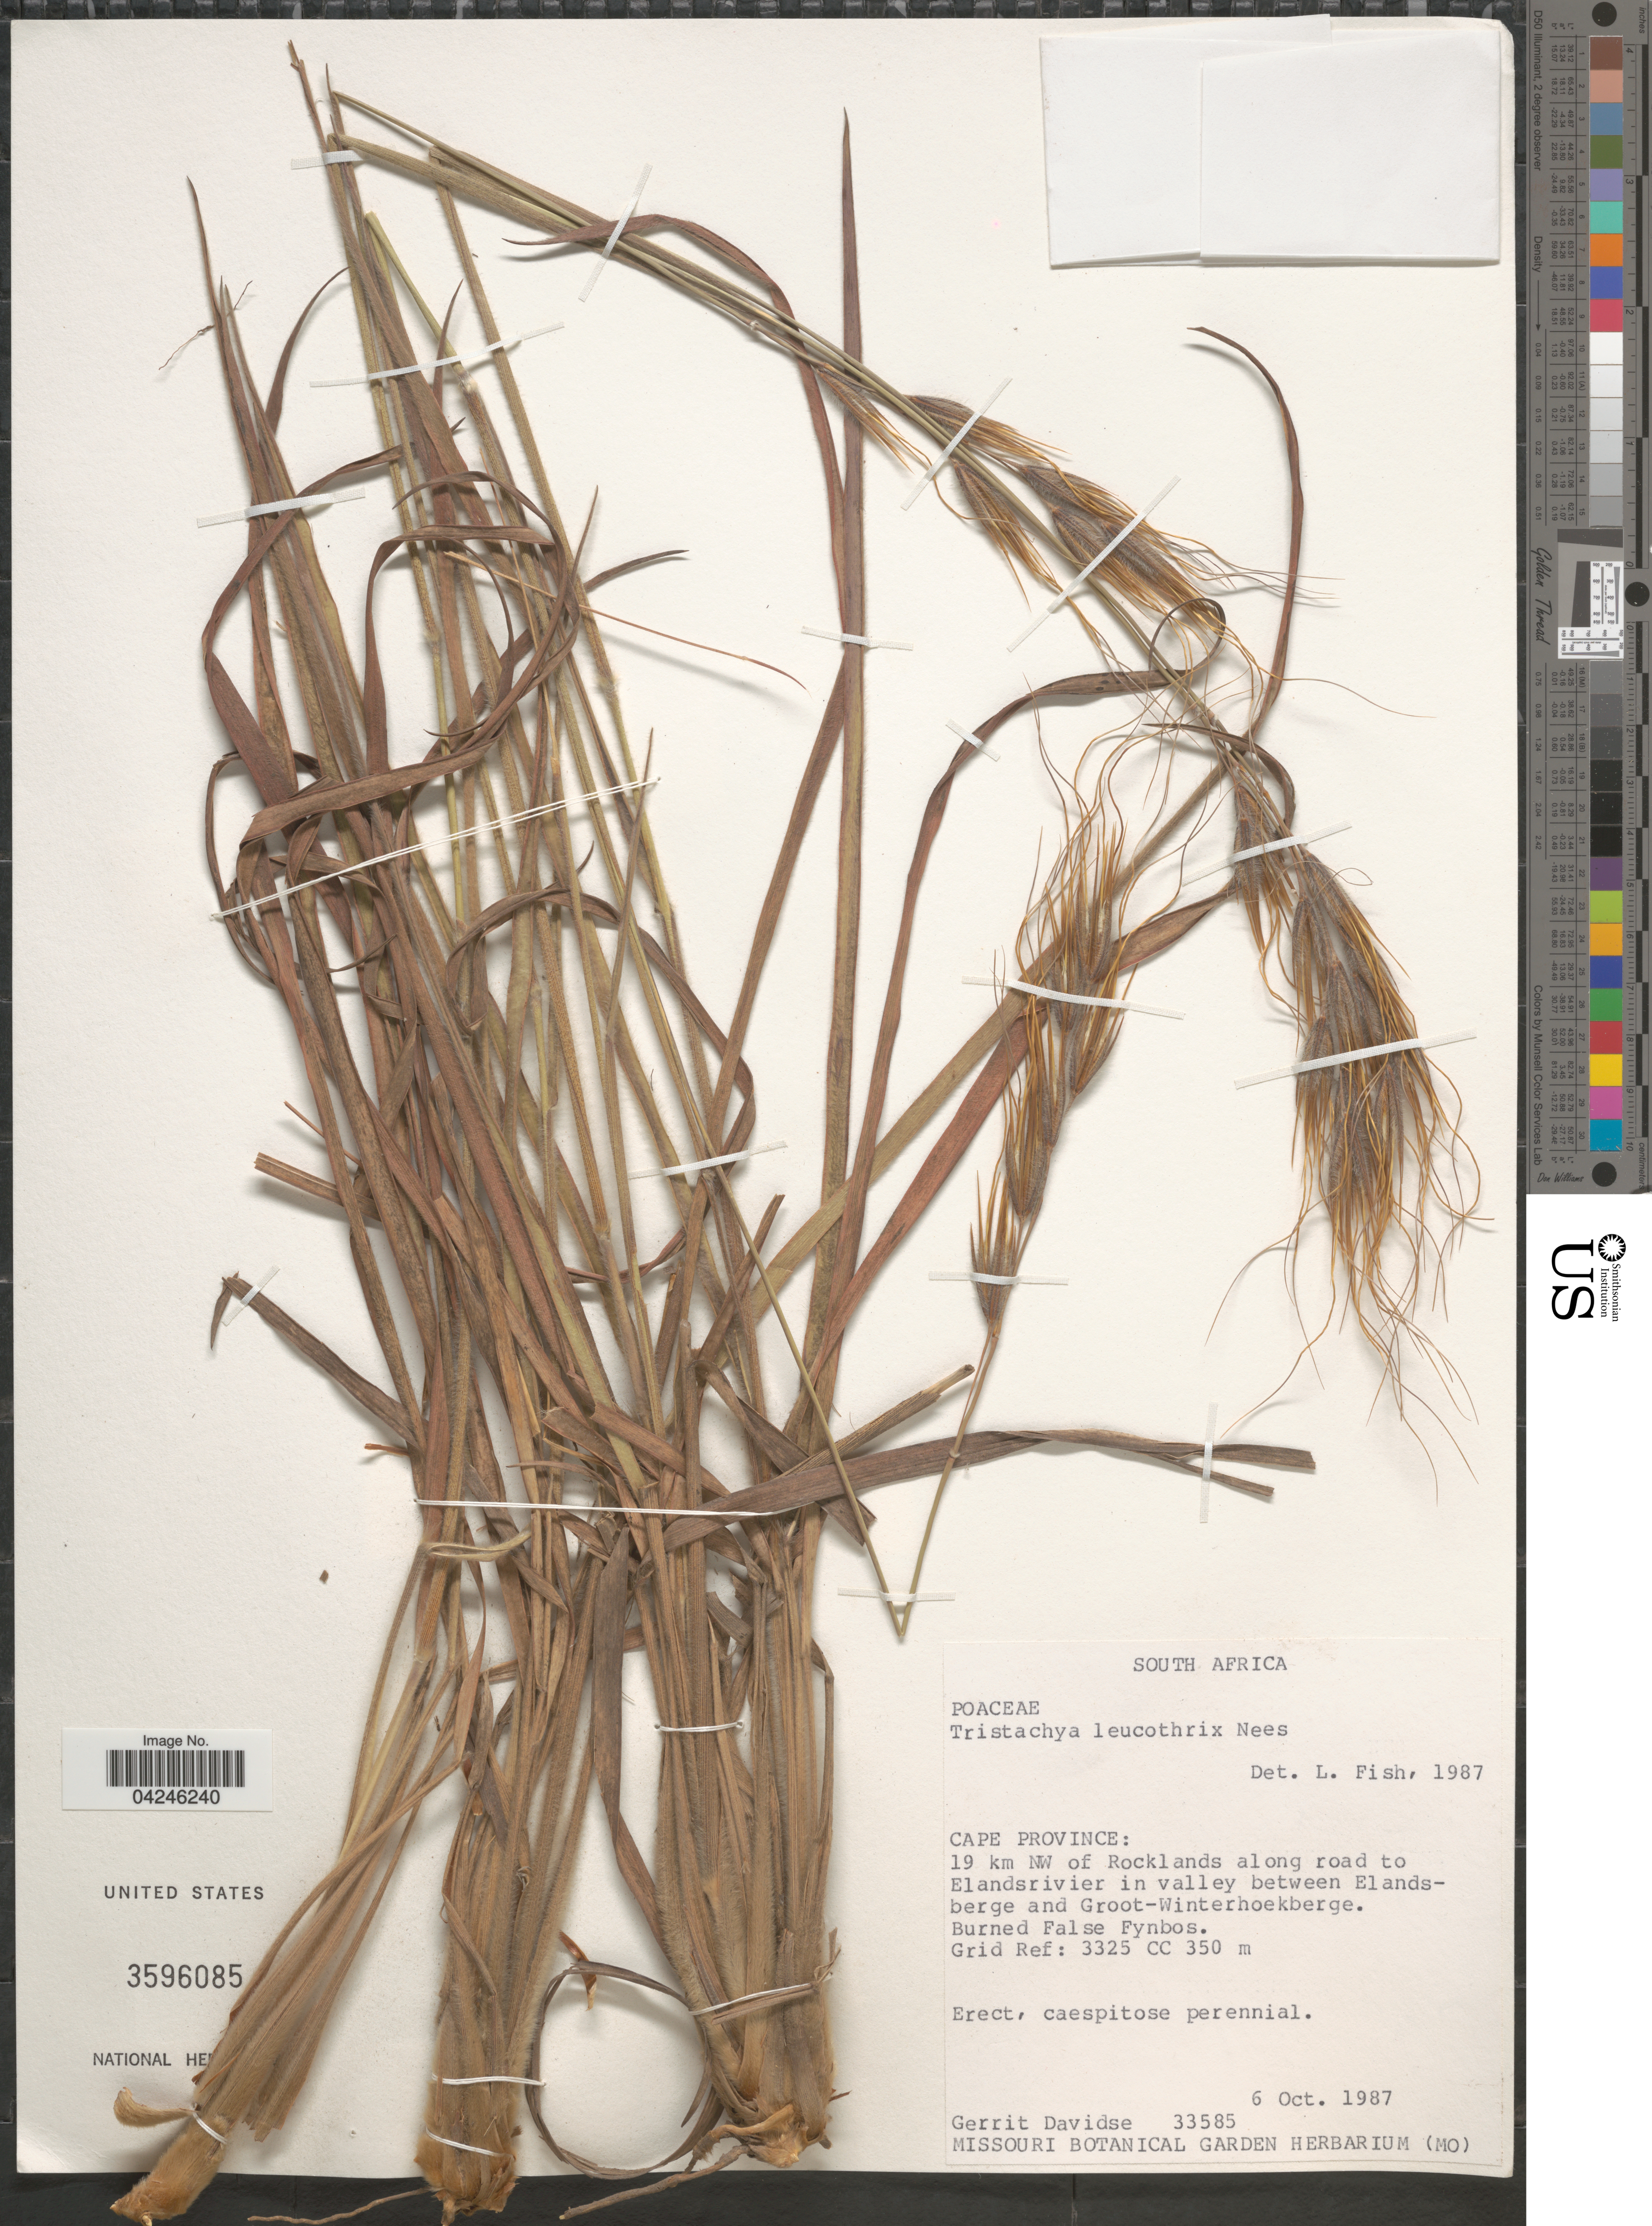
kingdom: Plantae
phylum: Tracheophyta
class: Liliopsida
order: Poales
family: Poaceae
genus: Tristachya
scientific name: Tristachya leucothrix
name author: Trin. ex Nees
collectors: G. Davidse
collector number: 33585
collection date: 1987-10-06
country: South Africa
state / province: Western Cape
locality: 19 km NW of Rocklands along road to Elandsrivier in valley between Elands-berge and Groot-Winterhoekberge. Grid ref: 3325 CC.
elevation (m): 350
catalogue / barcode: US 3596085